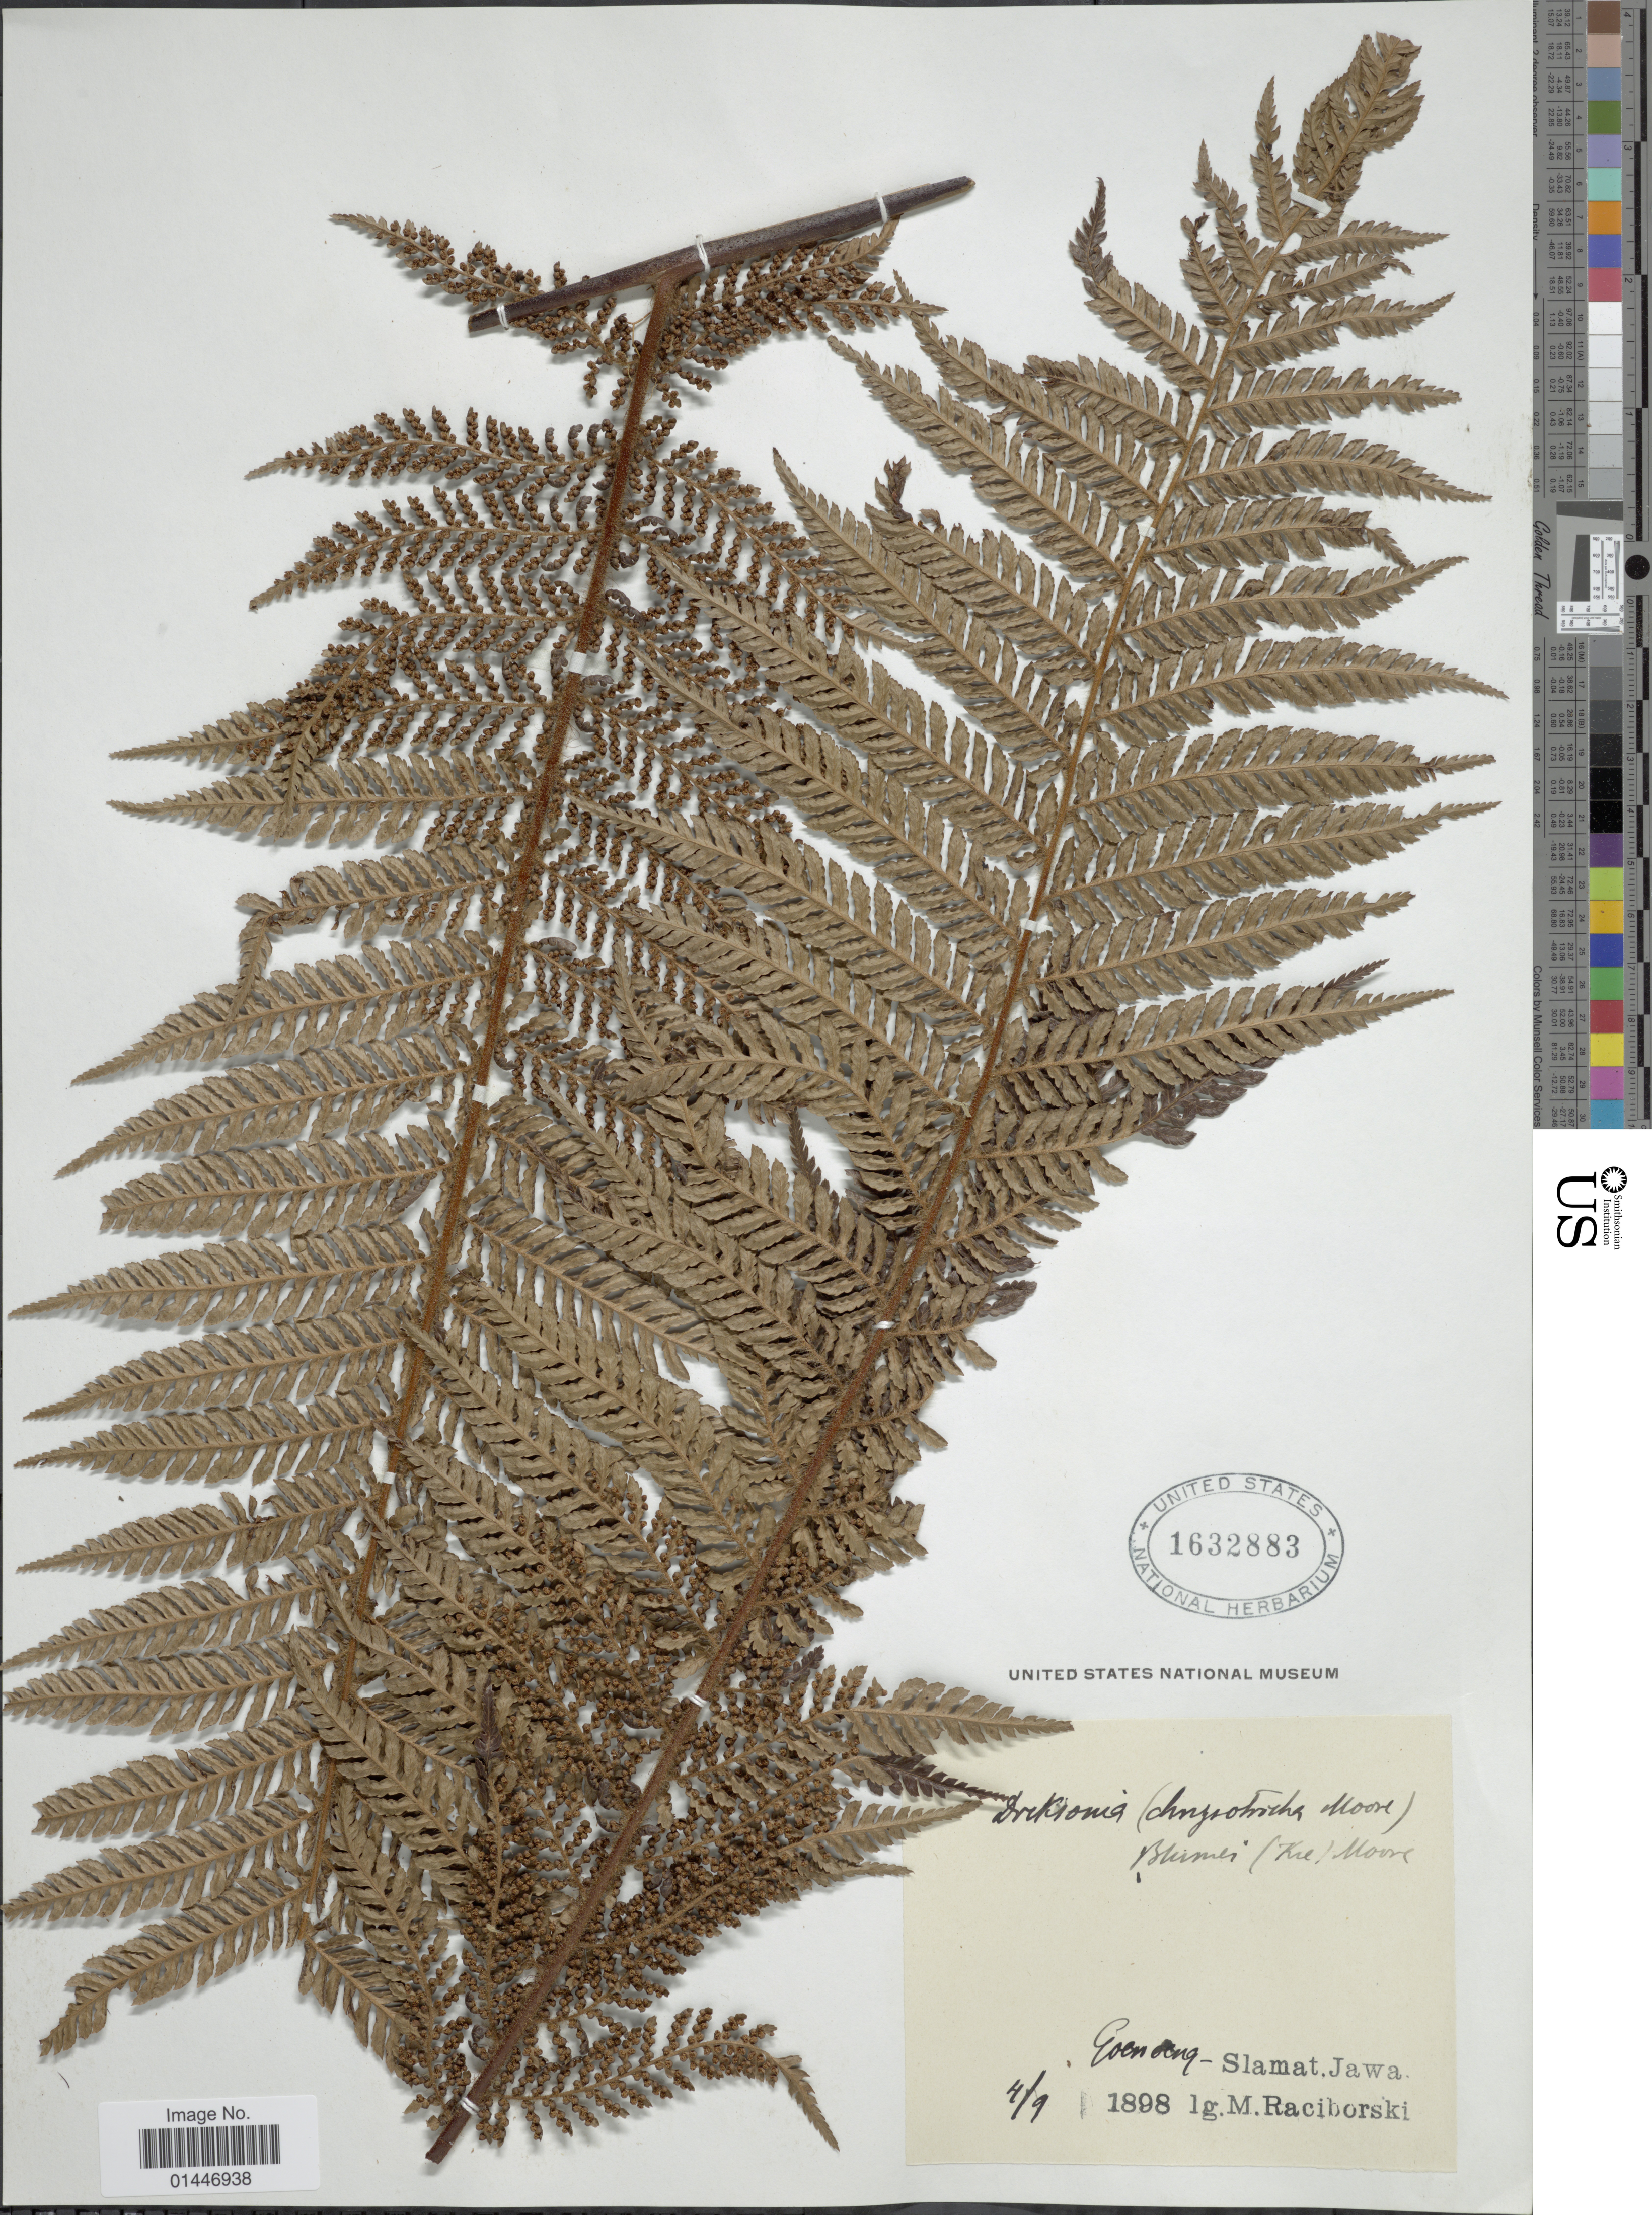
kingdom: Plantae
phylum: Tracheophyta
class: Polypodiopsida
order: Cyatheales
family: Dicksoniaceae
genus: Dicksonia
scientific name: Dicksonia mollis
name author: Holttum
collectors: M. Raciborski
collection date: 1898-09-04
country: Indonesia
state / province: Java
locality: Goenoeng [interpreted] - Slamat, Jawa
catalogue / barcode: US 1632883